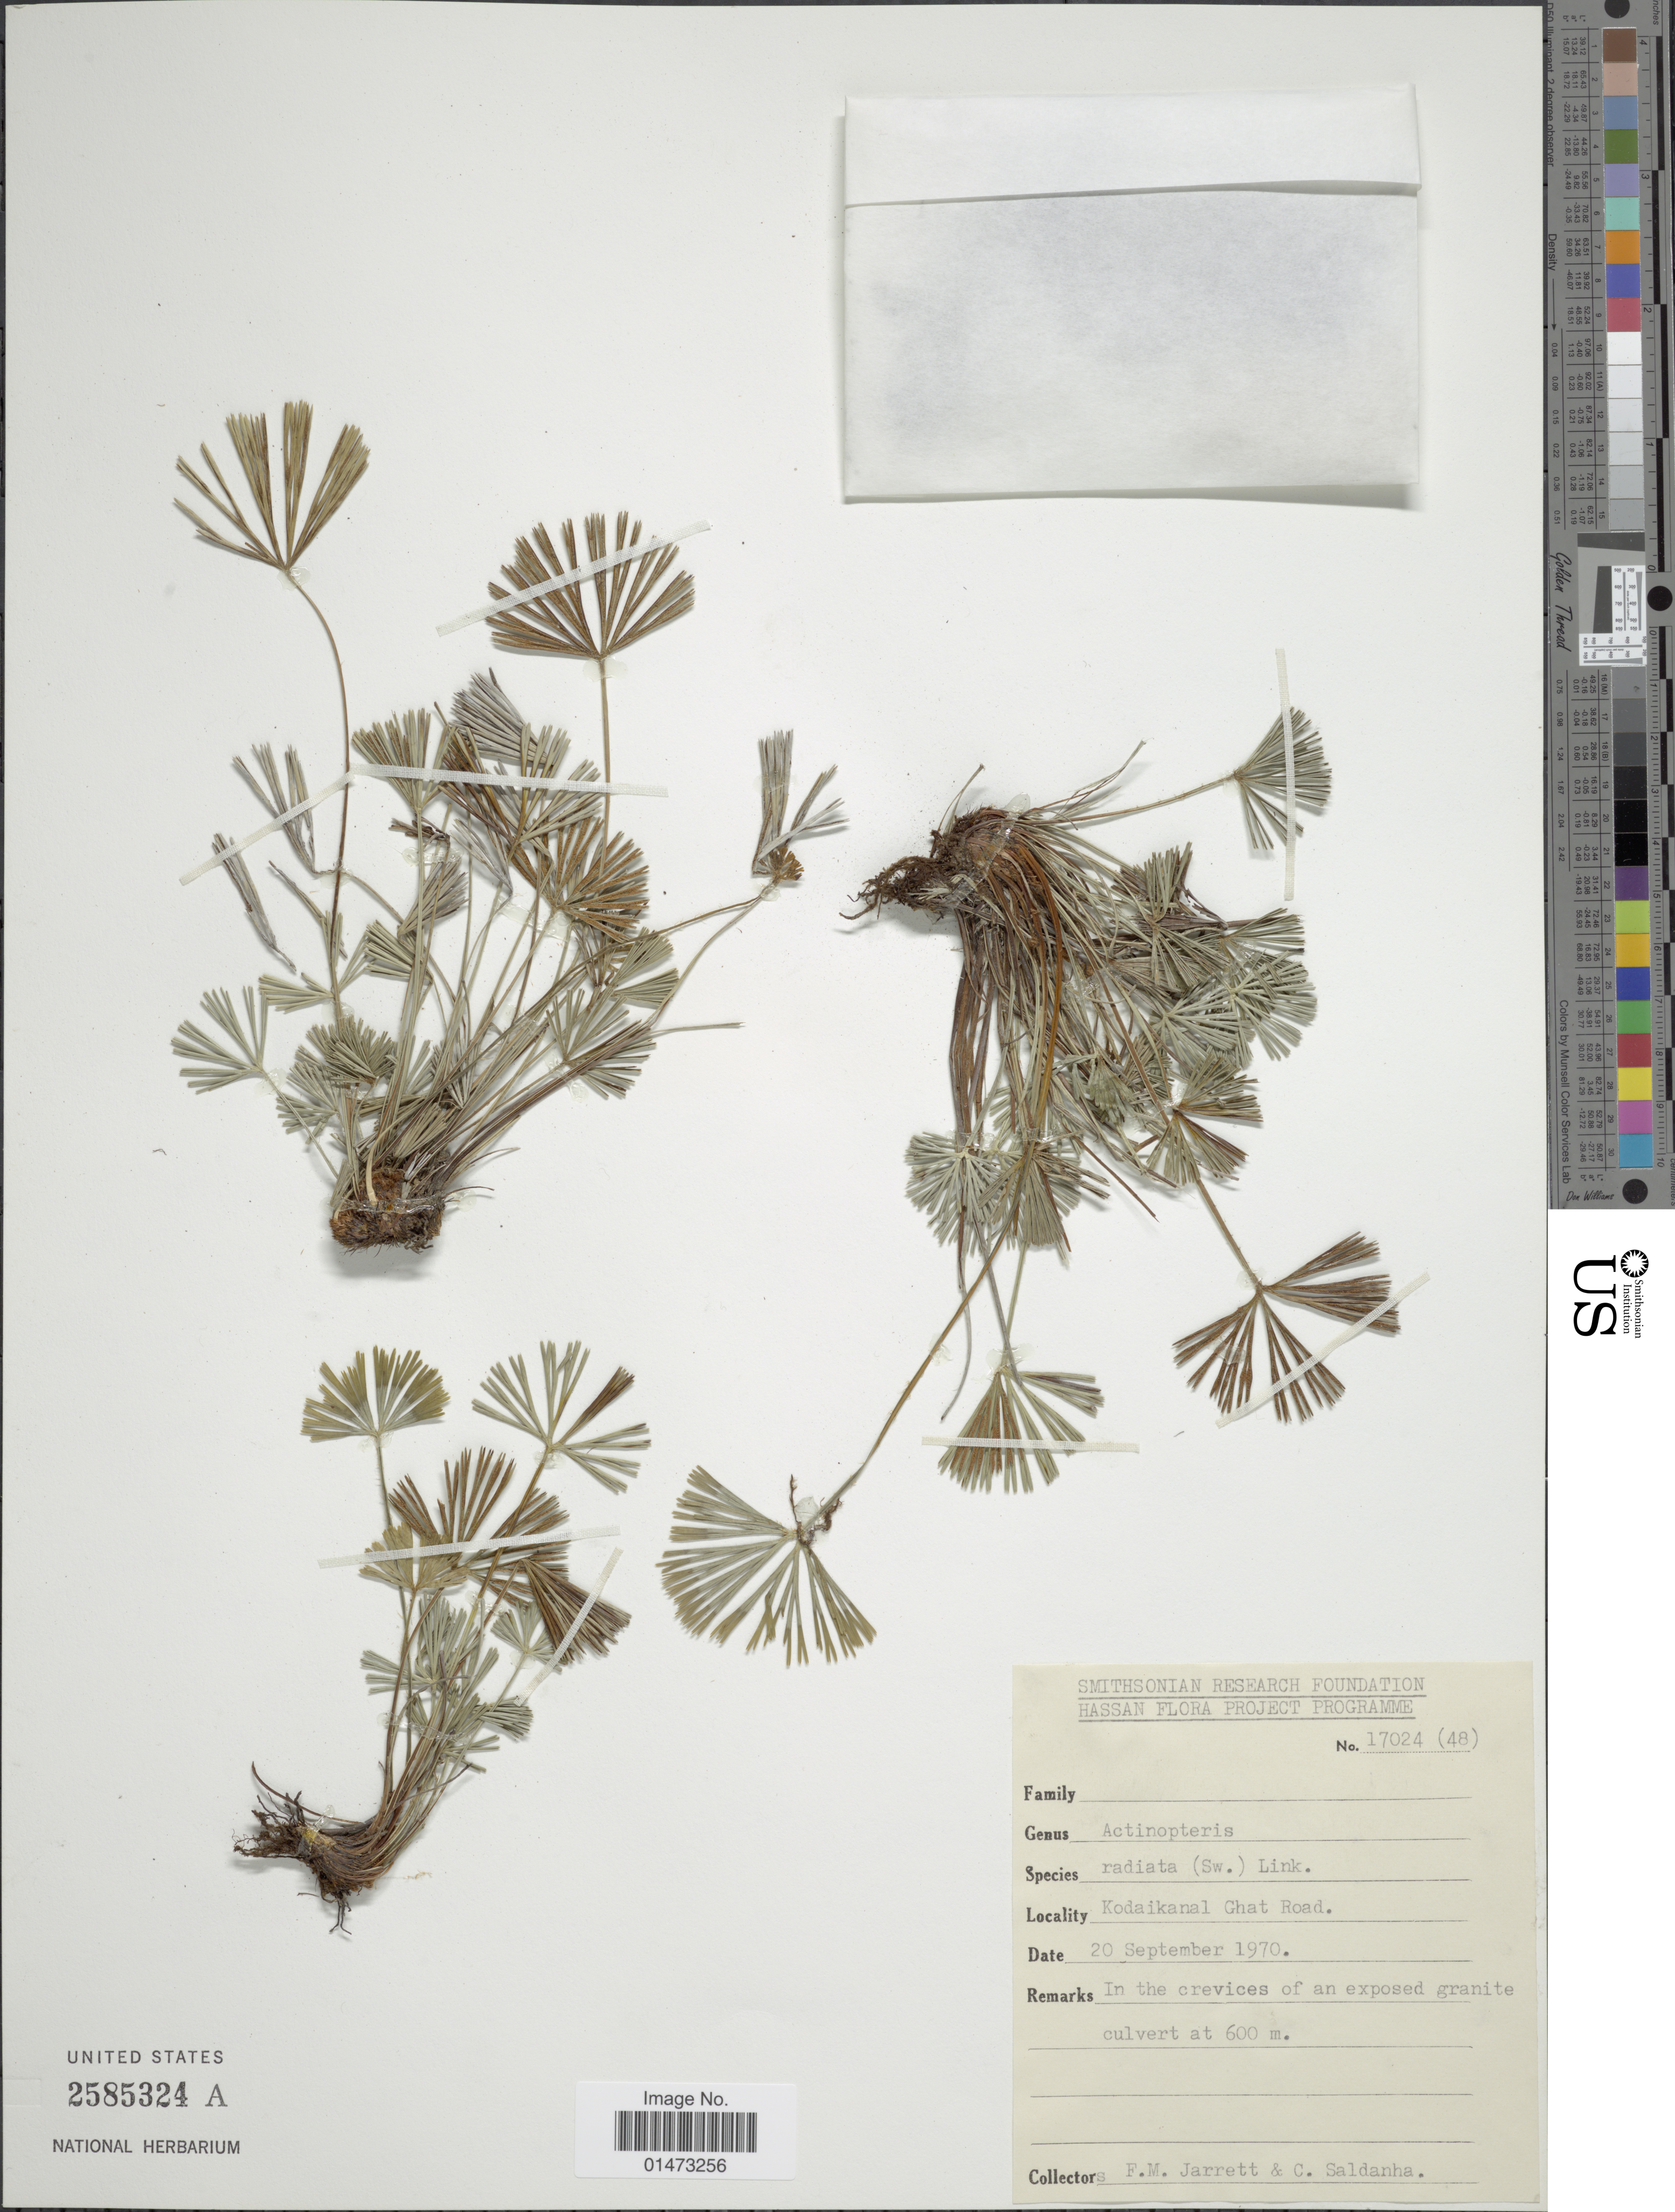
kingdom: Plantae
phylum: Tracheophyta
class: Polypodiopsida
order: Polypodiales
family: Pteridaceae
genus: Actiniopteris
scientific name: Actiniopteris radiata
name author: (Sw.) Link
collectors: F. M. Jarrett & C. Saldanha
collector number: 17024 (48)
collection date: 1970-09-20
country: India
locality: Hassan Flora, Kodaikanal Ghat Road, in the crevices of an exposed granite culvert.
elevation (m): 600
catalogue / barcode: US 2585324A